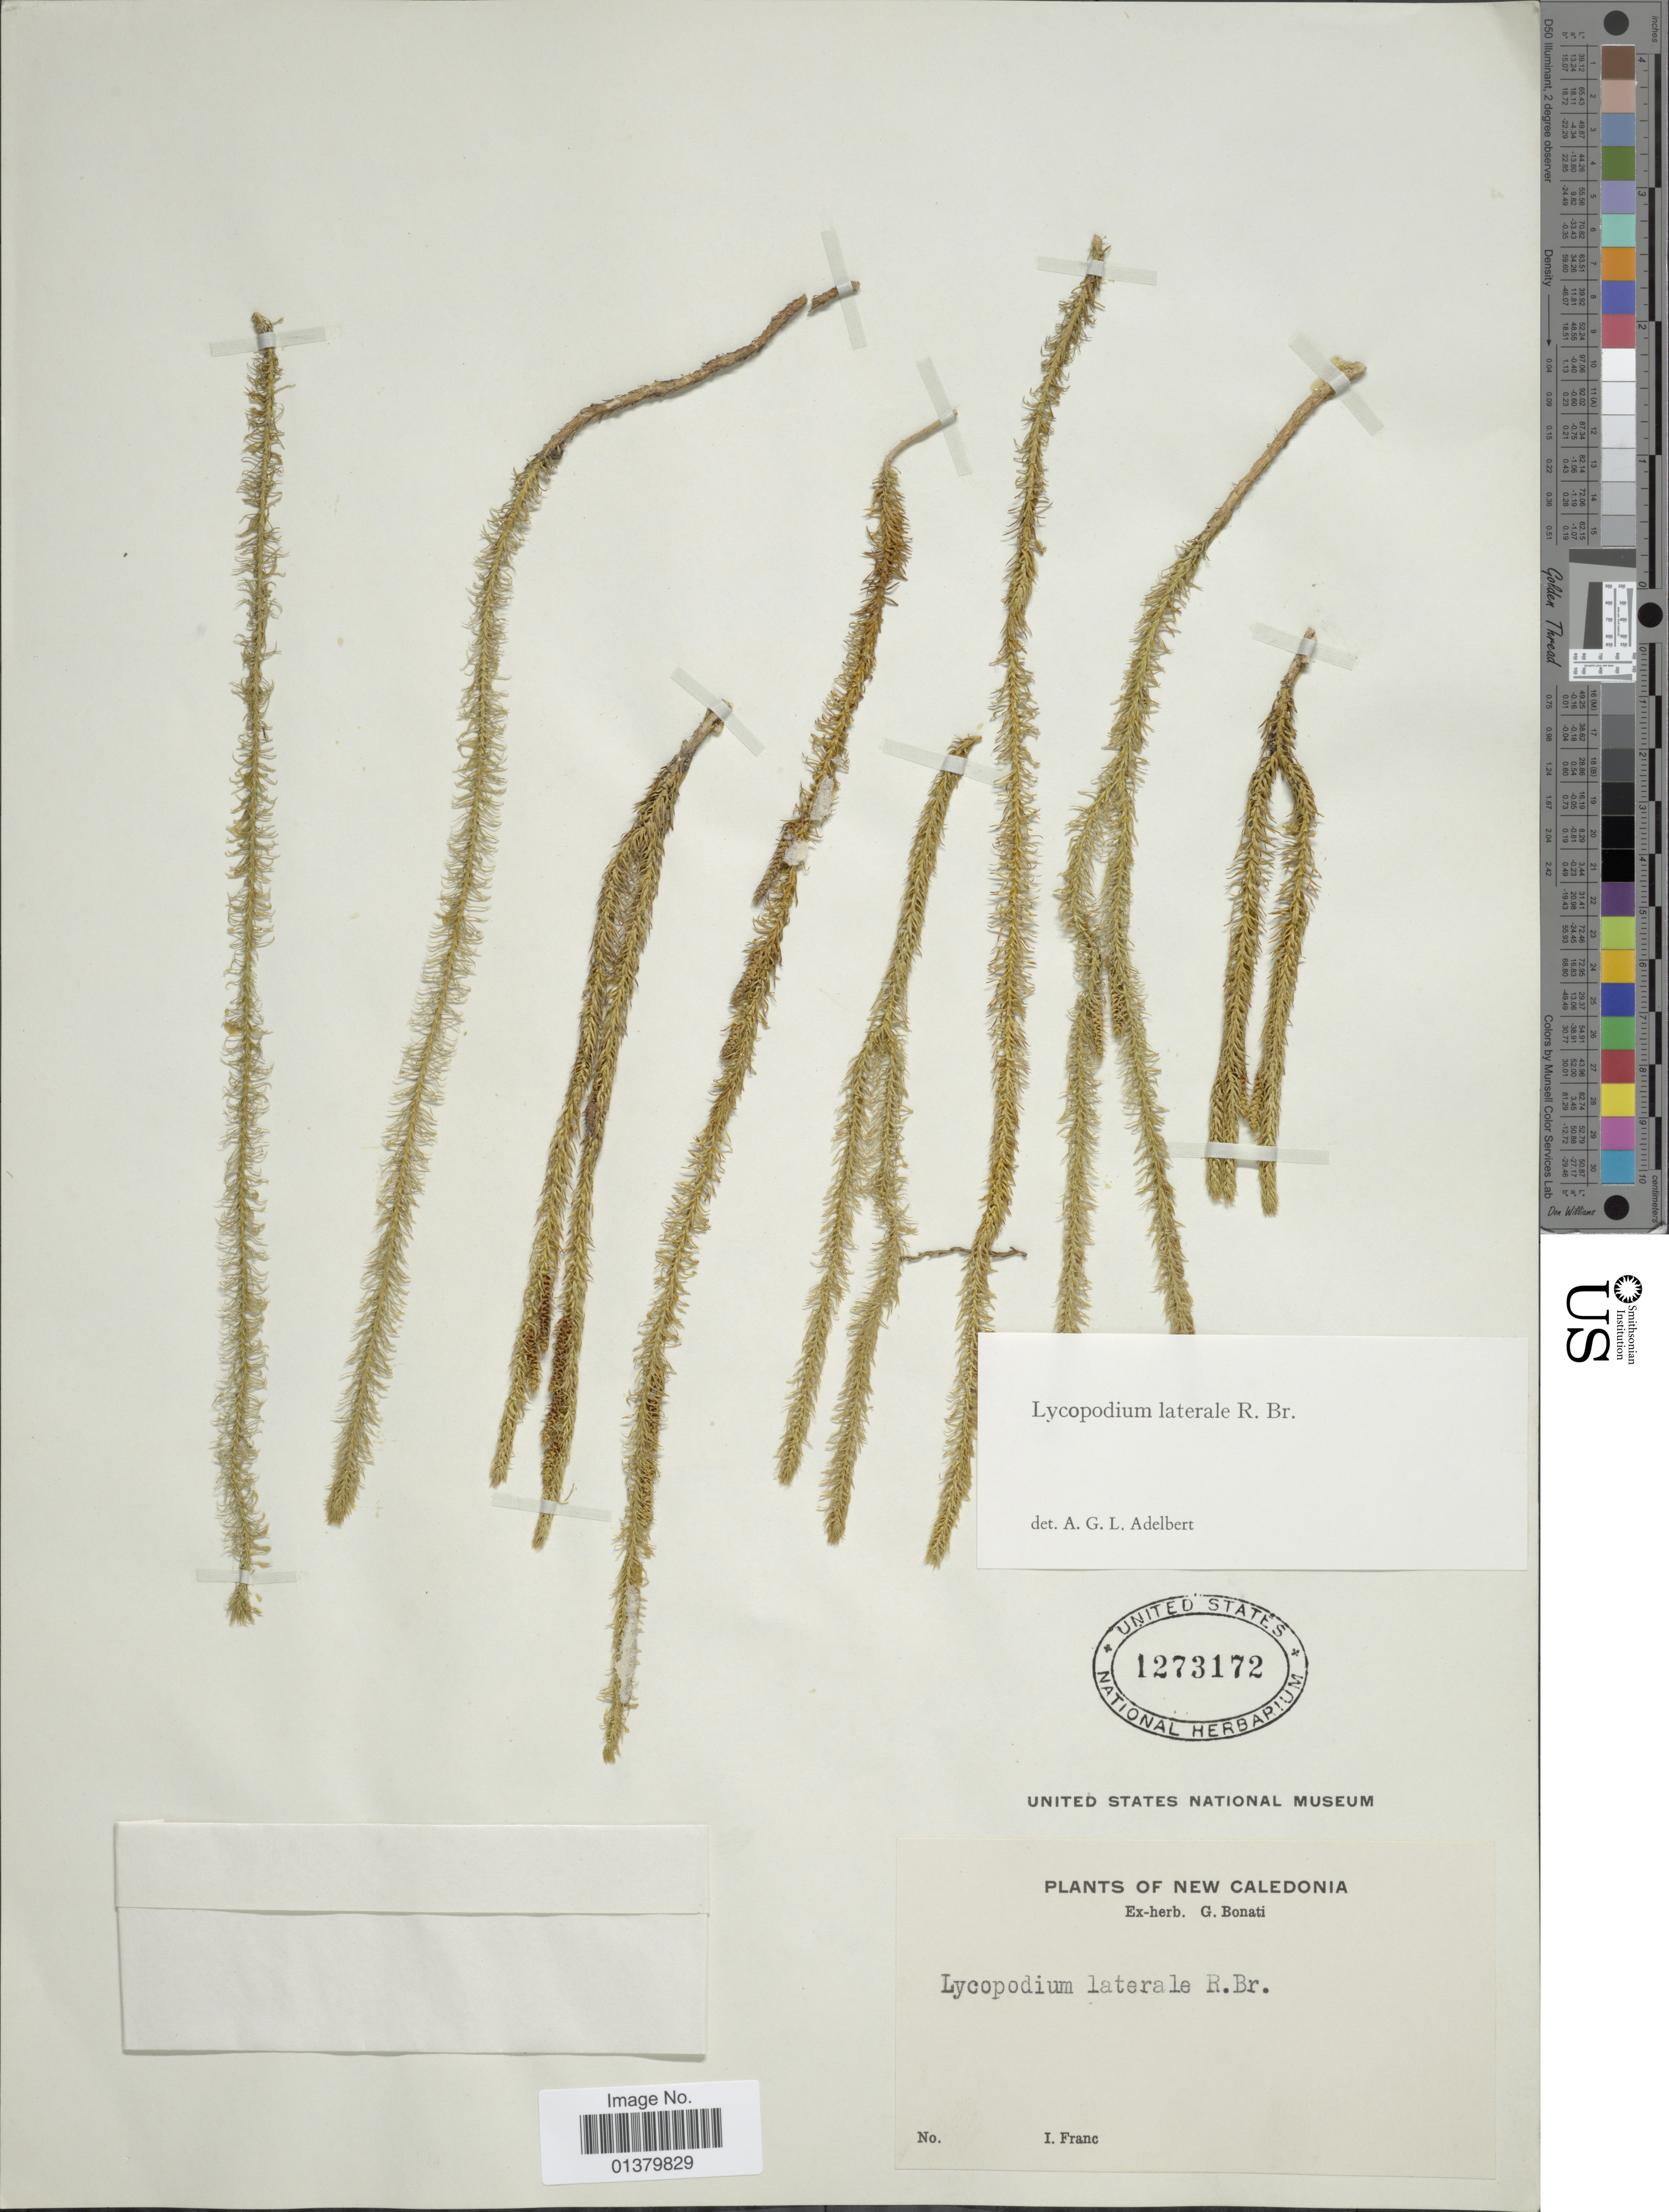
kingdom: Plantae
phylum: Tracheophyta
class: Lycopodiopsida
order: Lycopodiales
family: Lycopodiaceae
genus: Lateristachys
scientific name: Lateristachys lateralis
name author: (R. Br.) Holub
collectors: I. Franc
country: New Caledonia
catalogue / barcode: US 1273172